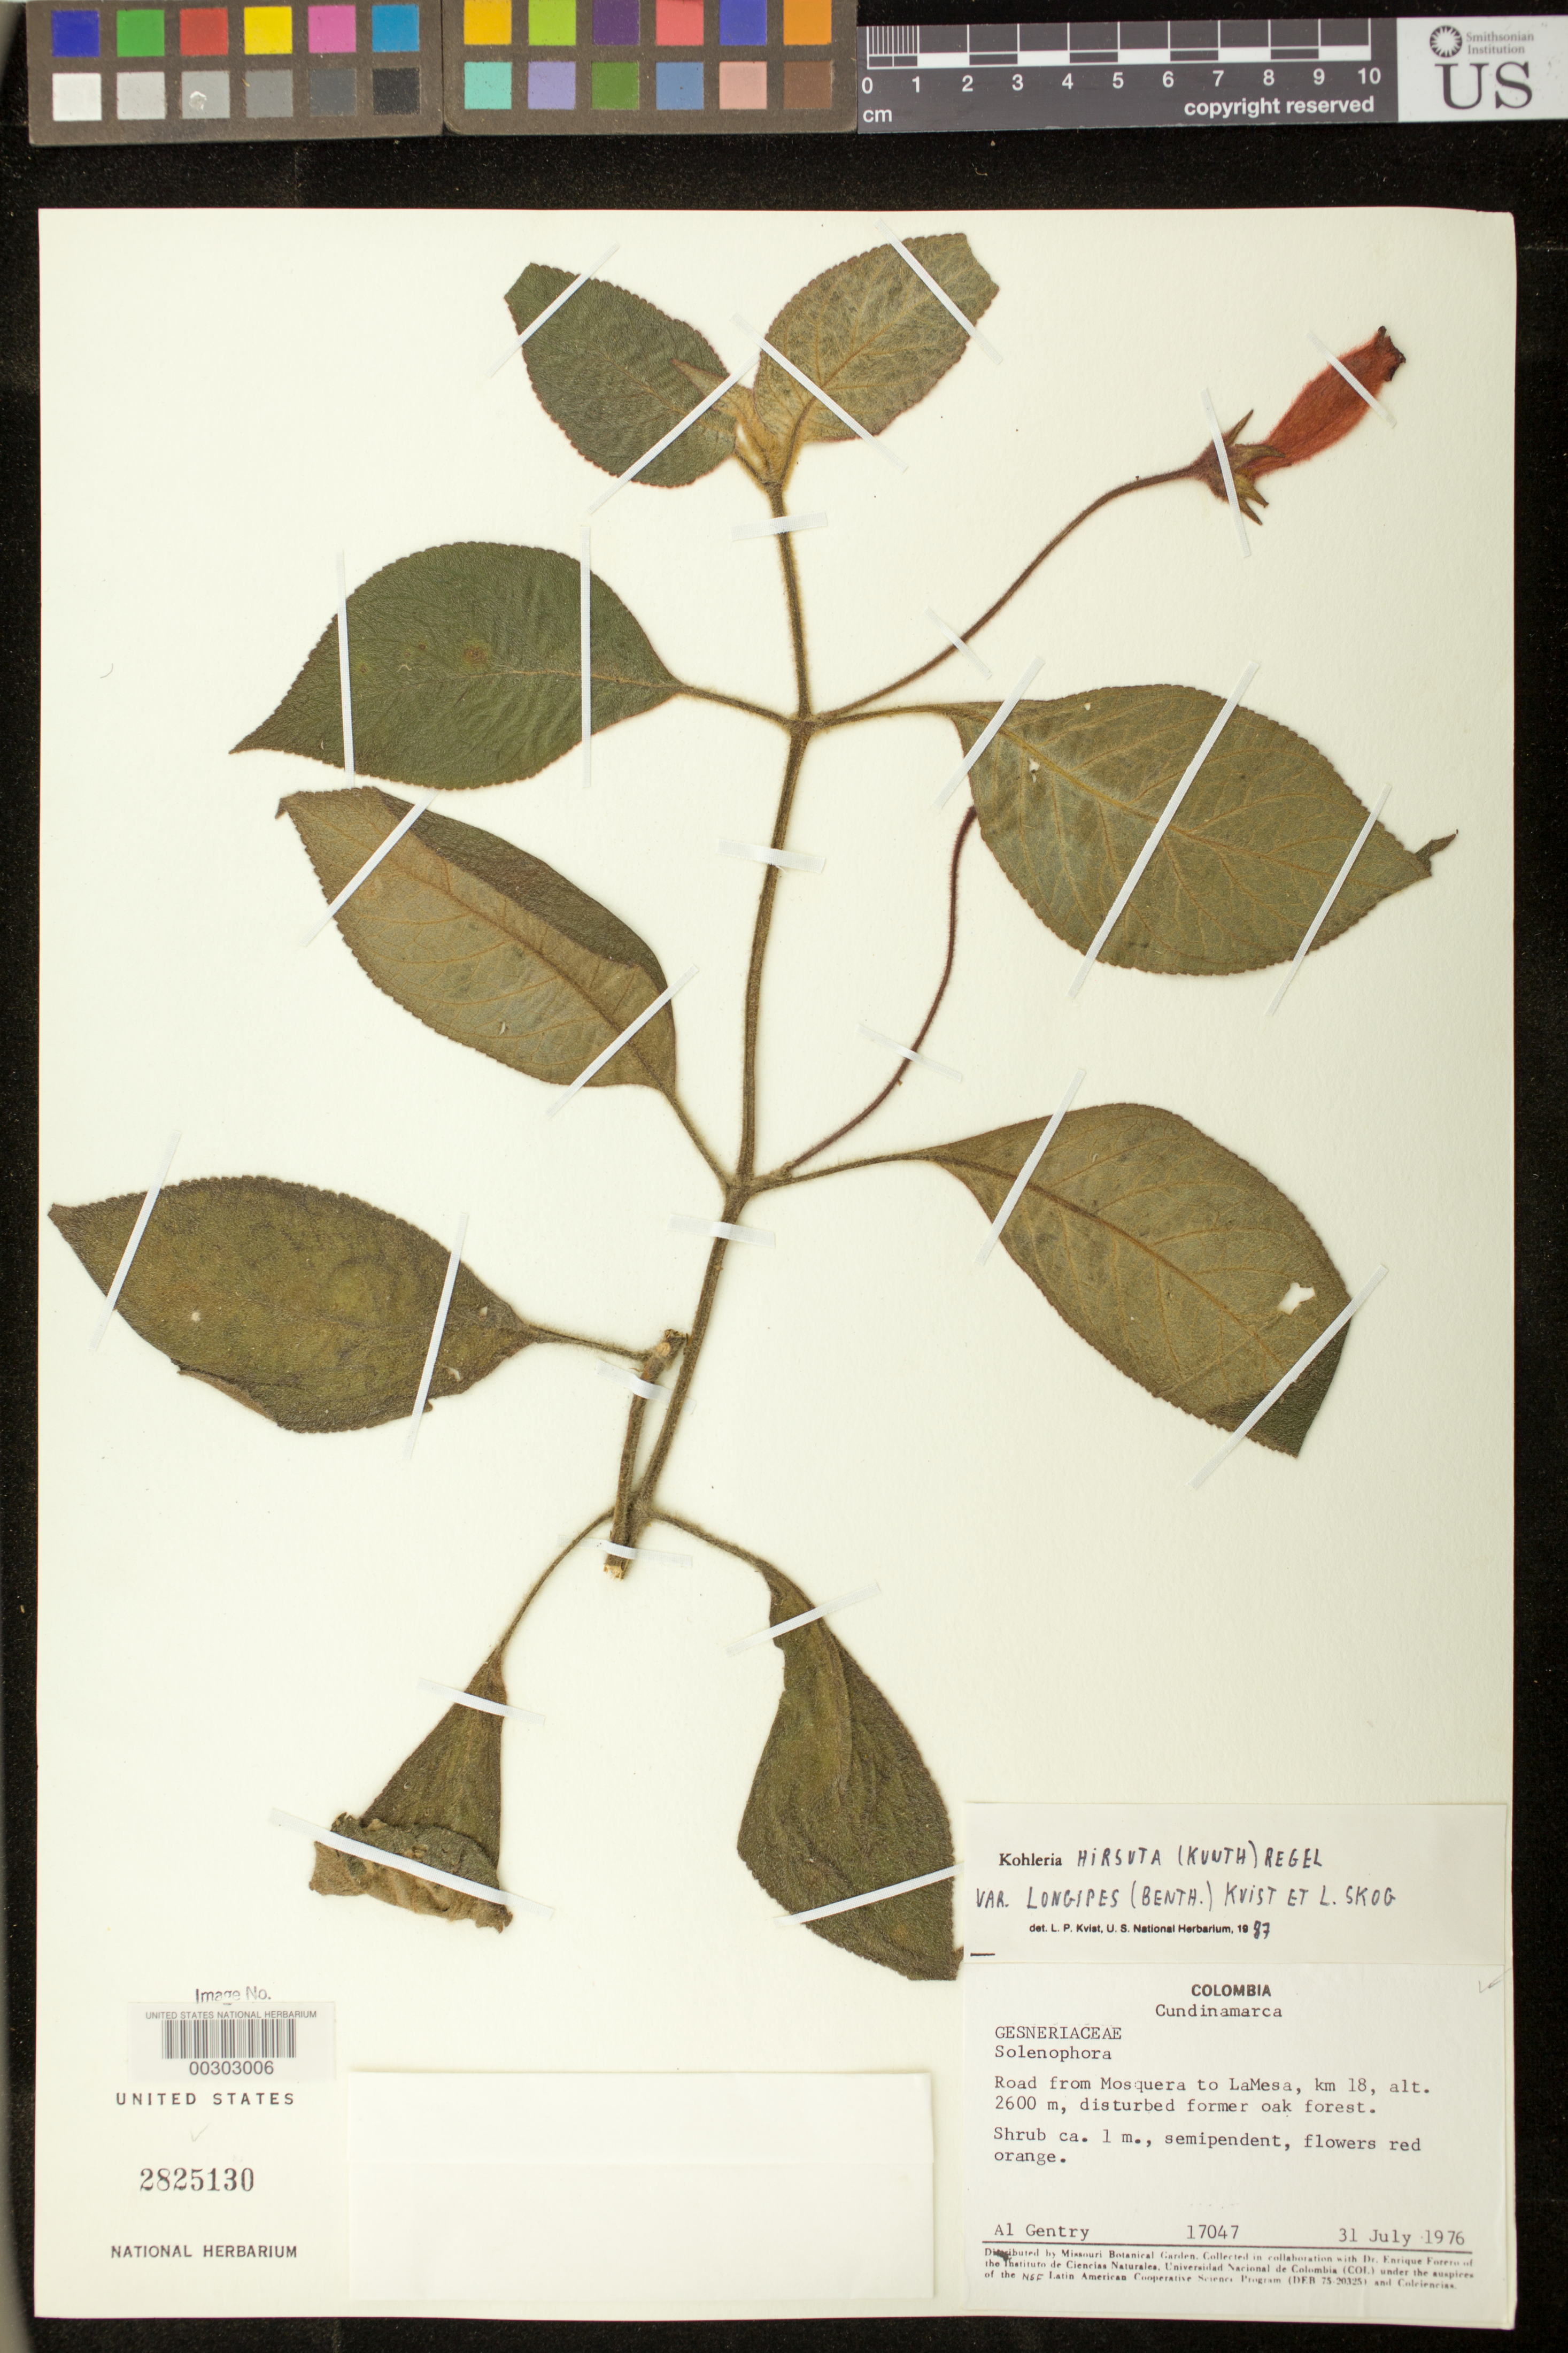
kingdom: Plantae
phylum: Tracheophyta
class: Magnoliopsida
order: Lamiales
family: Gesneriaceae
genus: Kohleria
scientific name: Kohleria hirsuta var. longipes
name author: (Benth.) L.P. Kvist & L.E. Skog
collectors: A. H. Gentry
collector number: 17047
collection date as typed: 31 Jul 1976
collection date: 1976-07-31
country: Colombia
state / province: Cundinamarca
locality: Road from Mosquera to La Mesa, km 18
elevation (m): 2600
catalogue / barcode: US 2825130